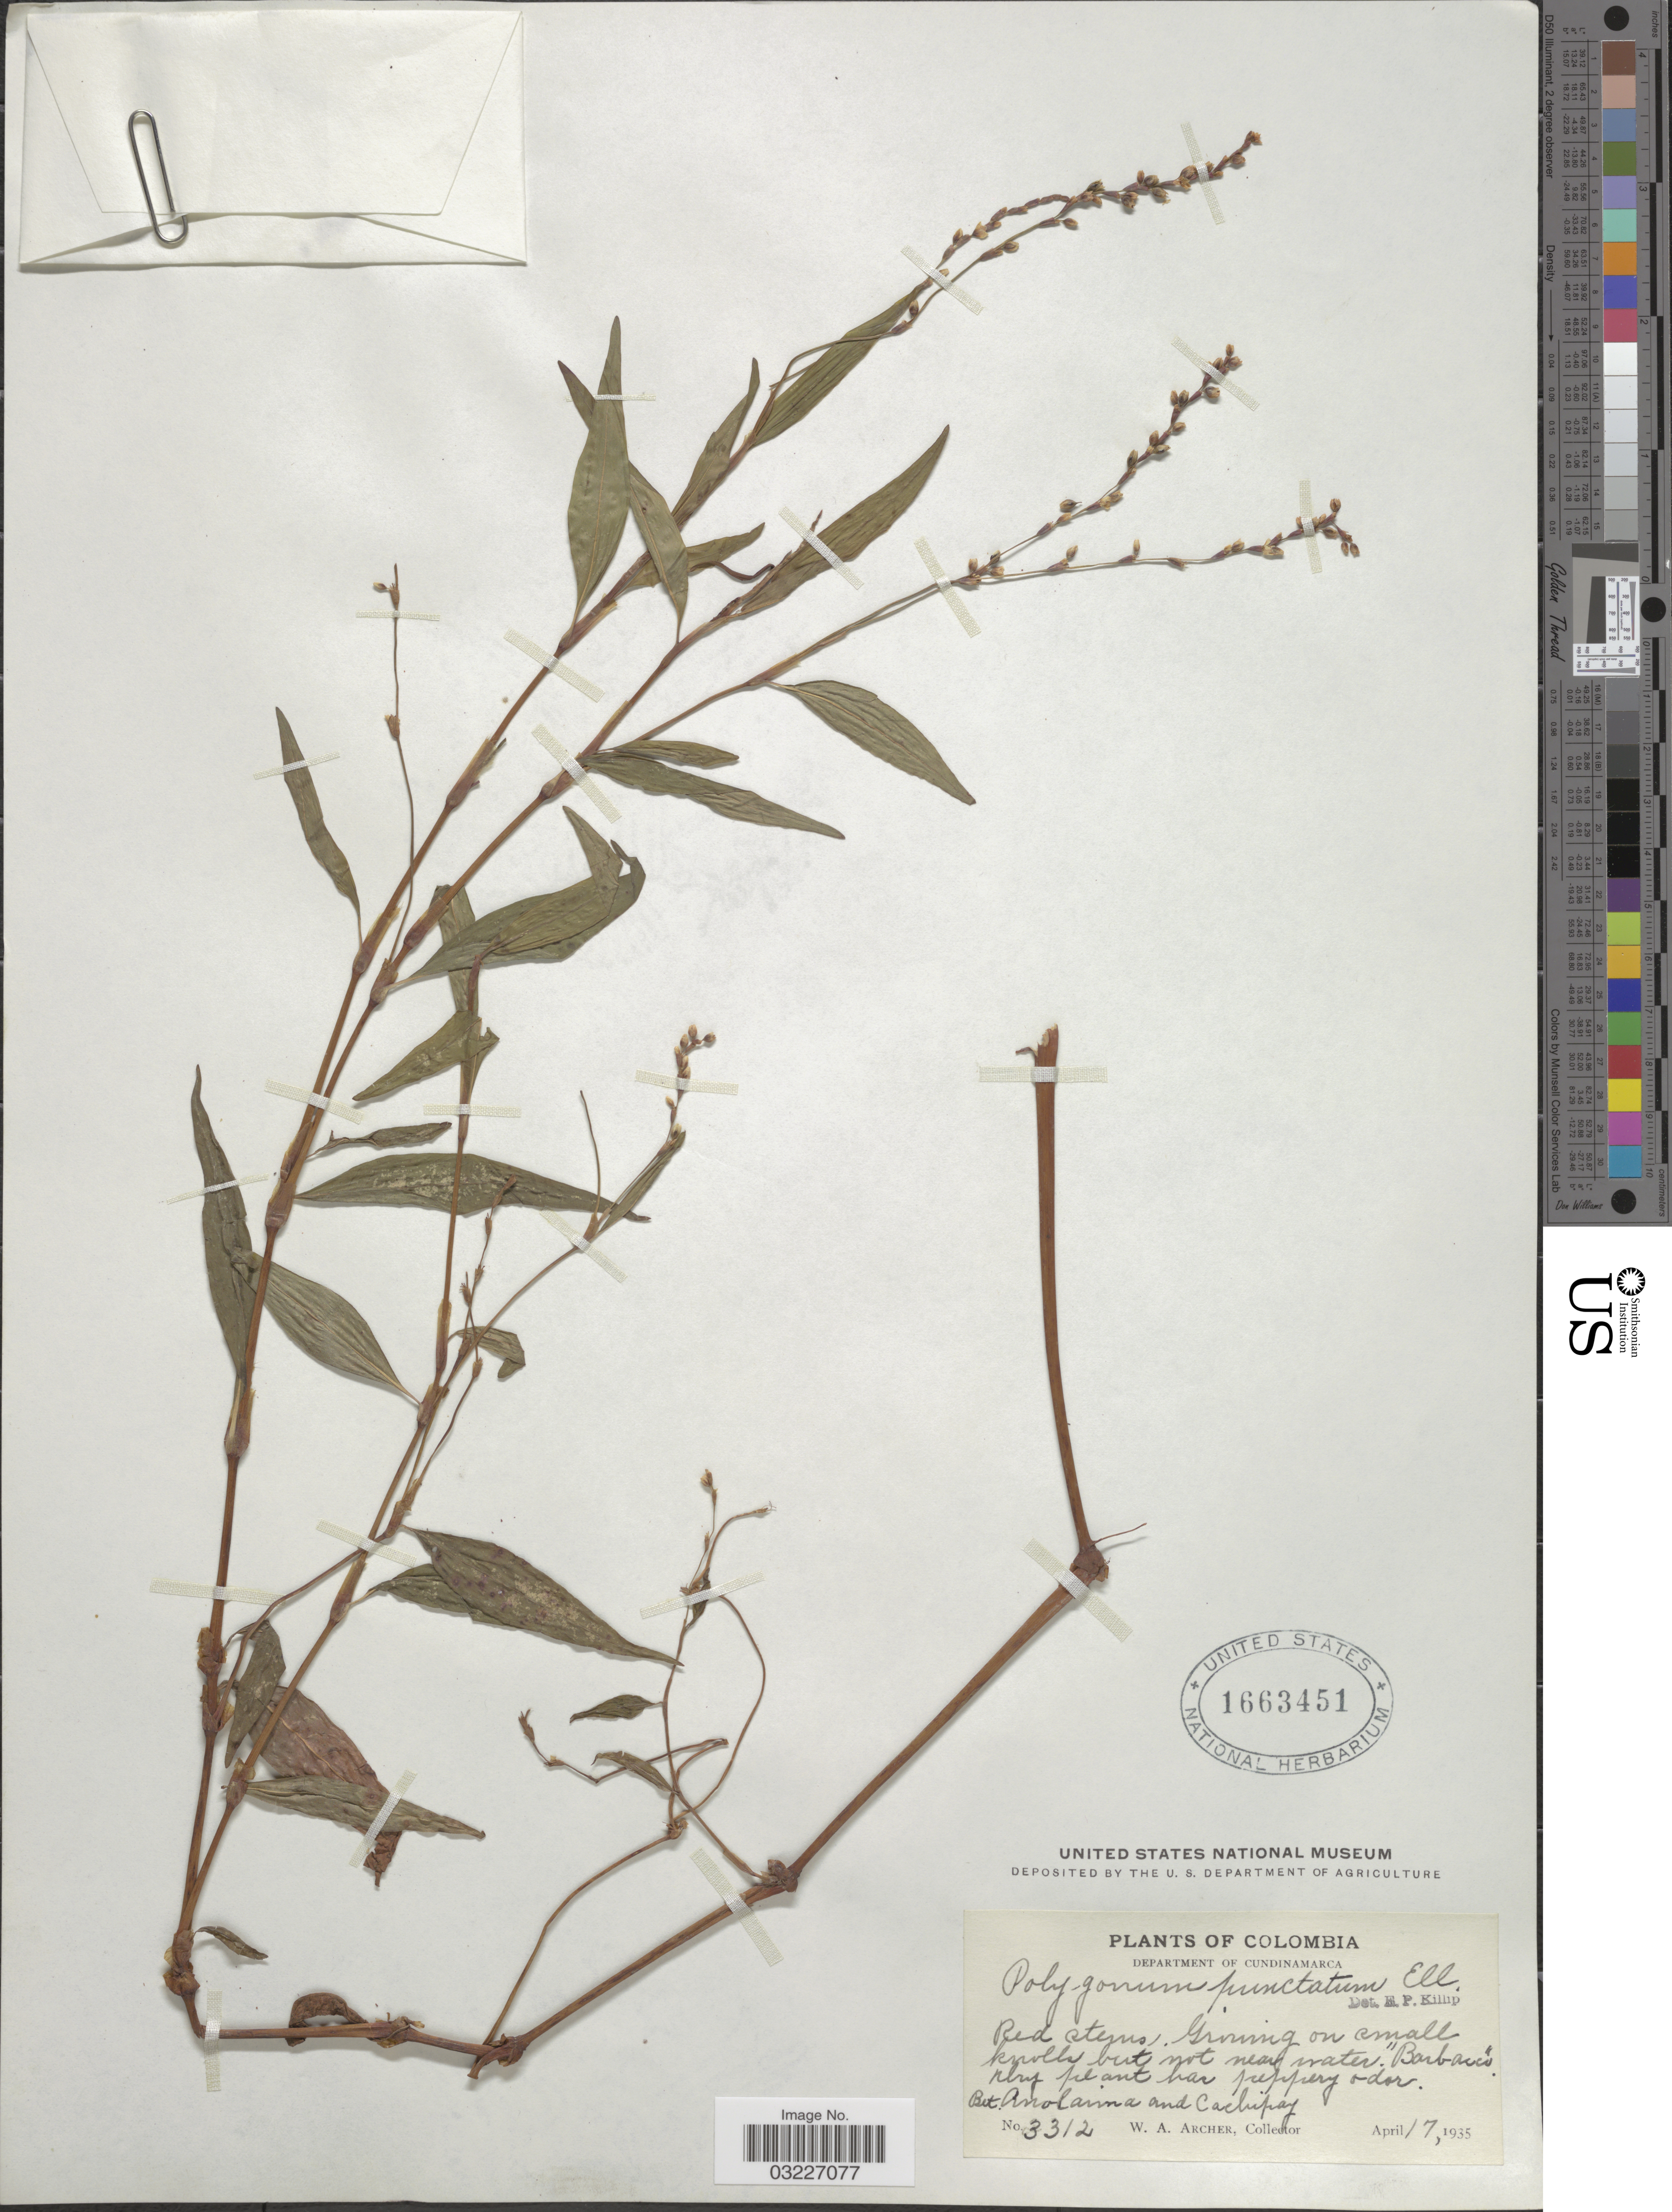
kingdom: Plantae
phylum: Tracheophyta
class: Magnoliopsida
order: Caryophyllales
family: Polygonaceae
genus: Polygonum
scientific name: Polygonum opelousanum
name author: Riddell ex Small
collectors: W. Archer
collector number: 3312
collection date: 1935-04-17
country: Colombia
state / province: Cundinamarca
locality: Department of Cundinamarca. Bet. Anolaima and Cachipay.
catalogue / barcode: US 1663451